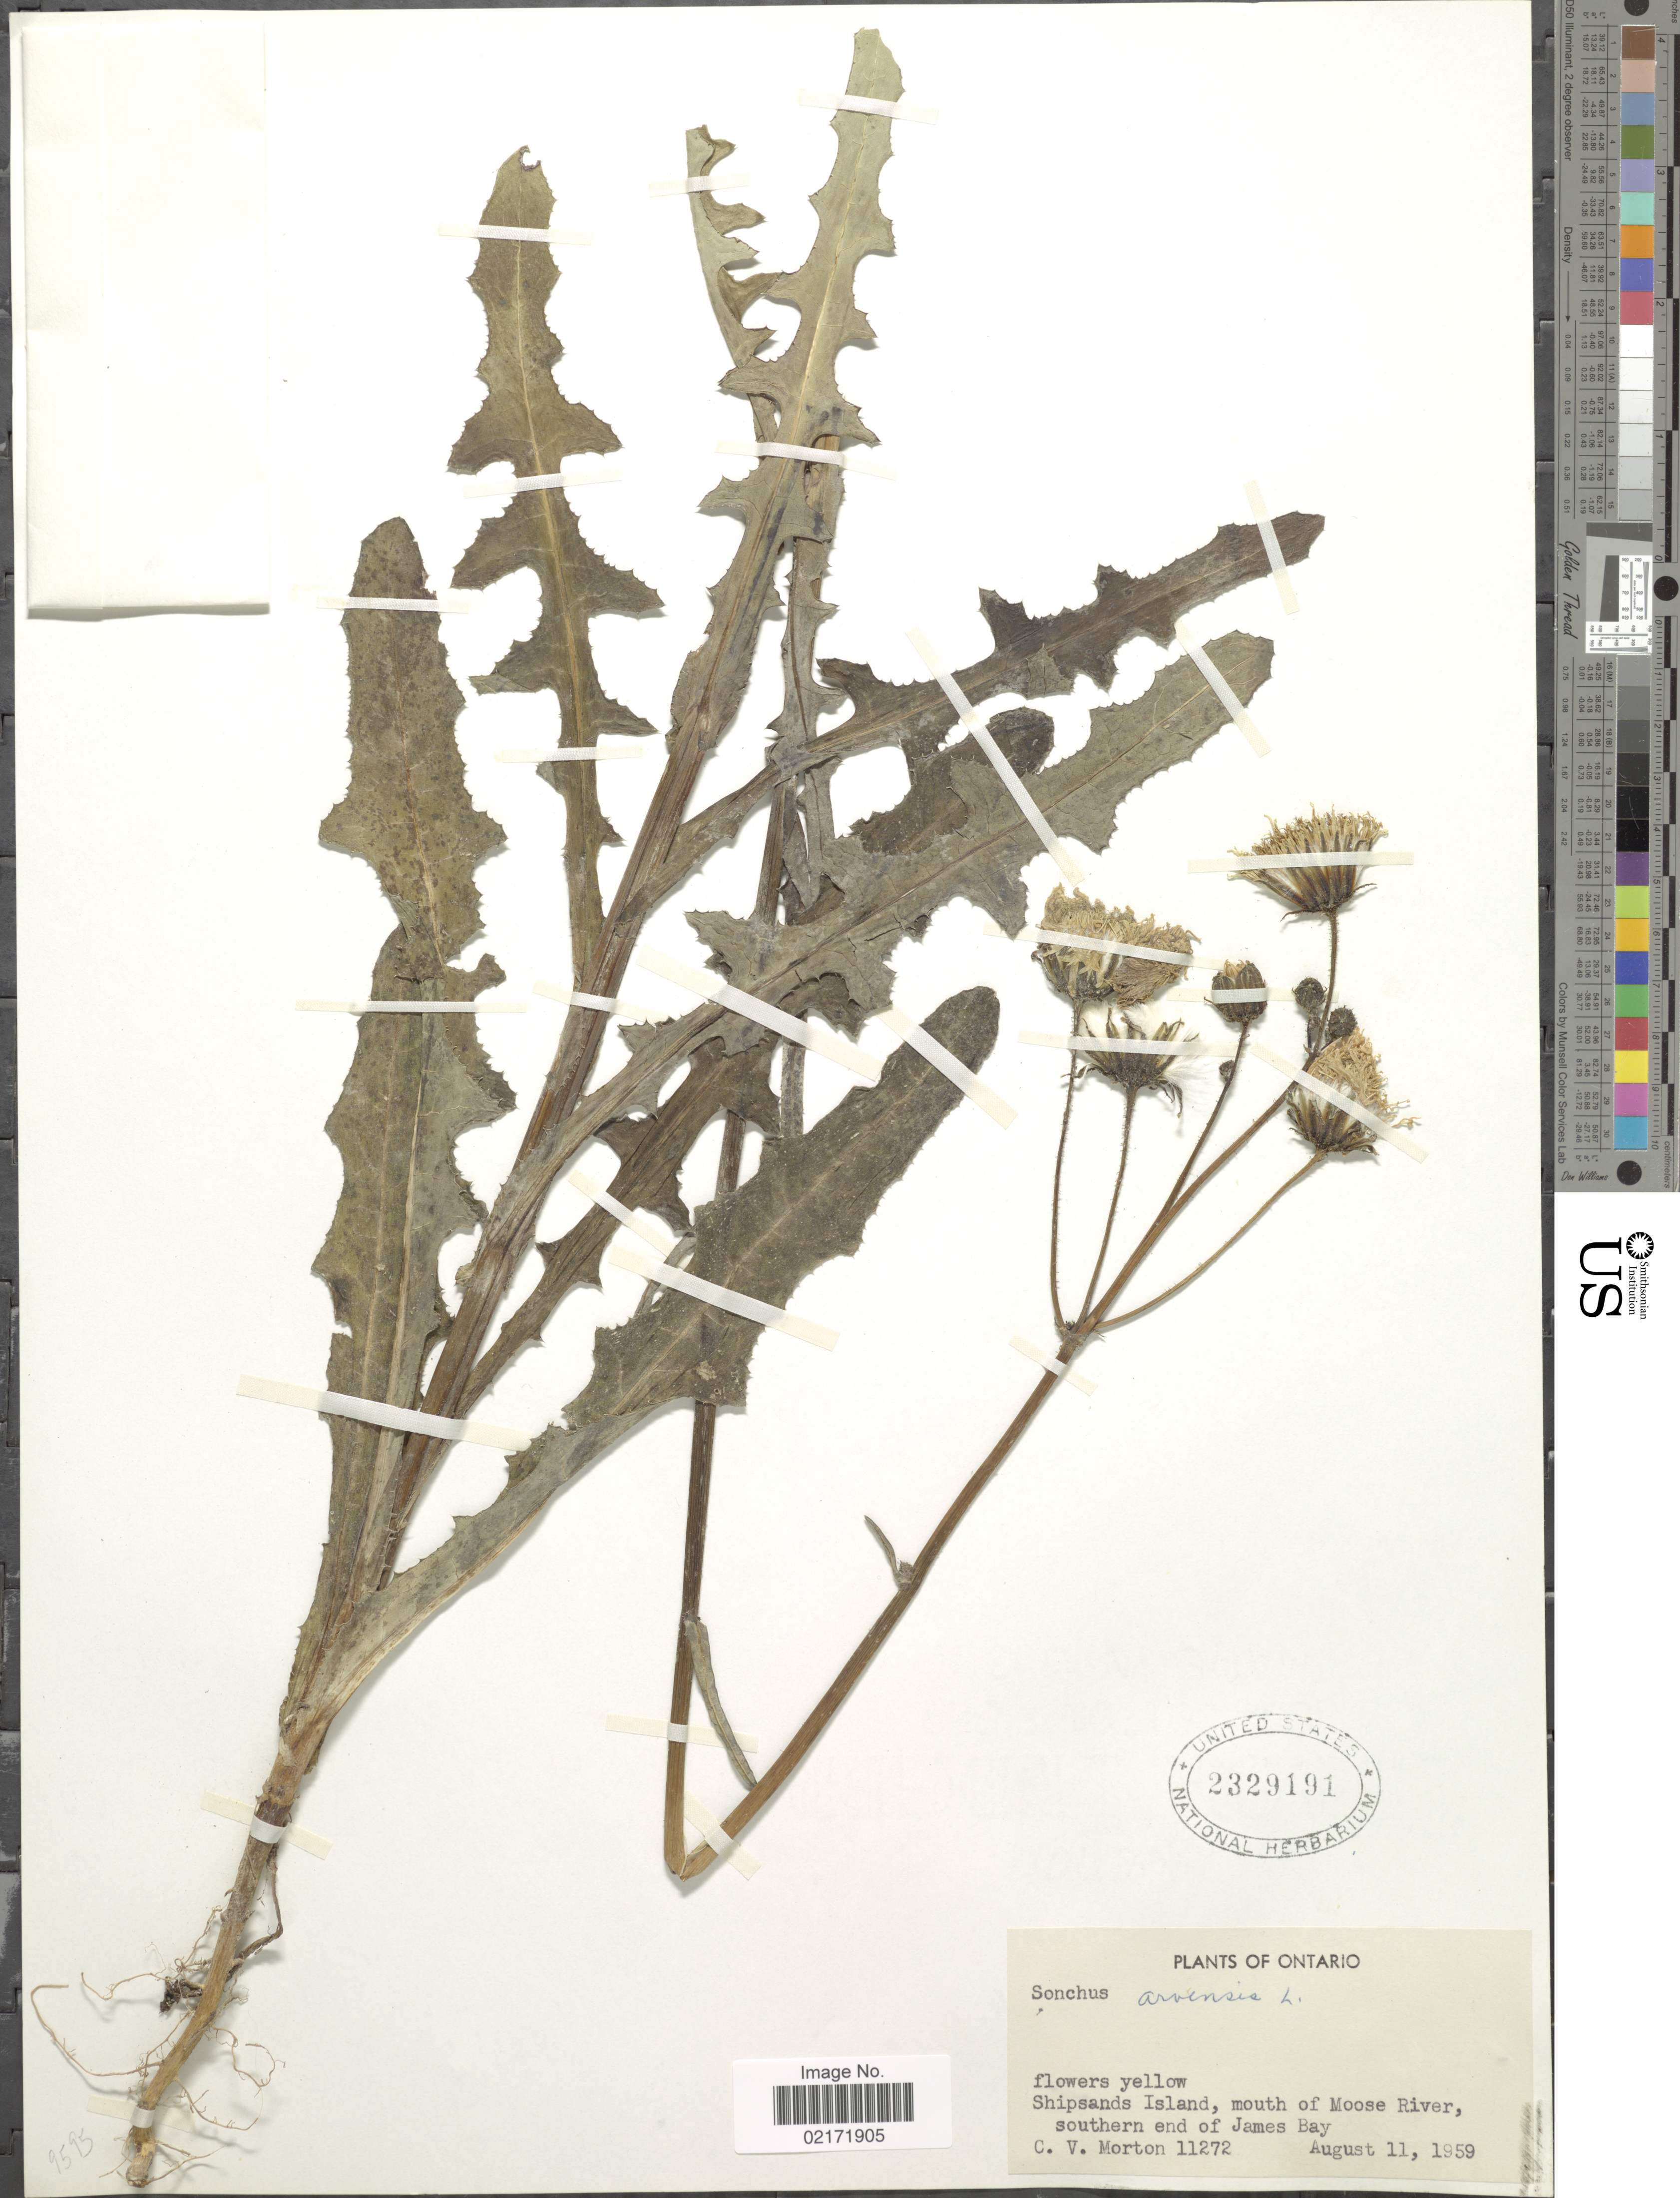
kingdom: Plantae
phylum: Tracheophyta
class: Magnoliopsida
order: Asterales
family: Asteraceae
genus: Sonchus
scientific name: Sonchus arvensis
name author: L.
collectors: C. V. Morton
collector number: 11272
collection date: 1959-08-11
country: Canada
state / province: Ontario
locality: Shipsands Island, mouth of Moose River, southern end of James Bay.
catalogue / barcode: US 2329191